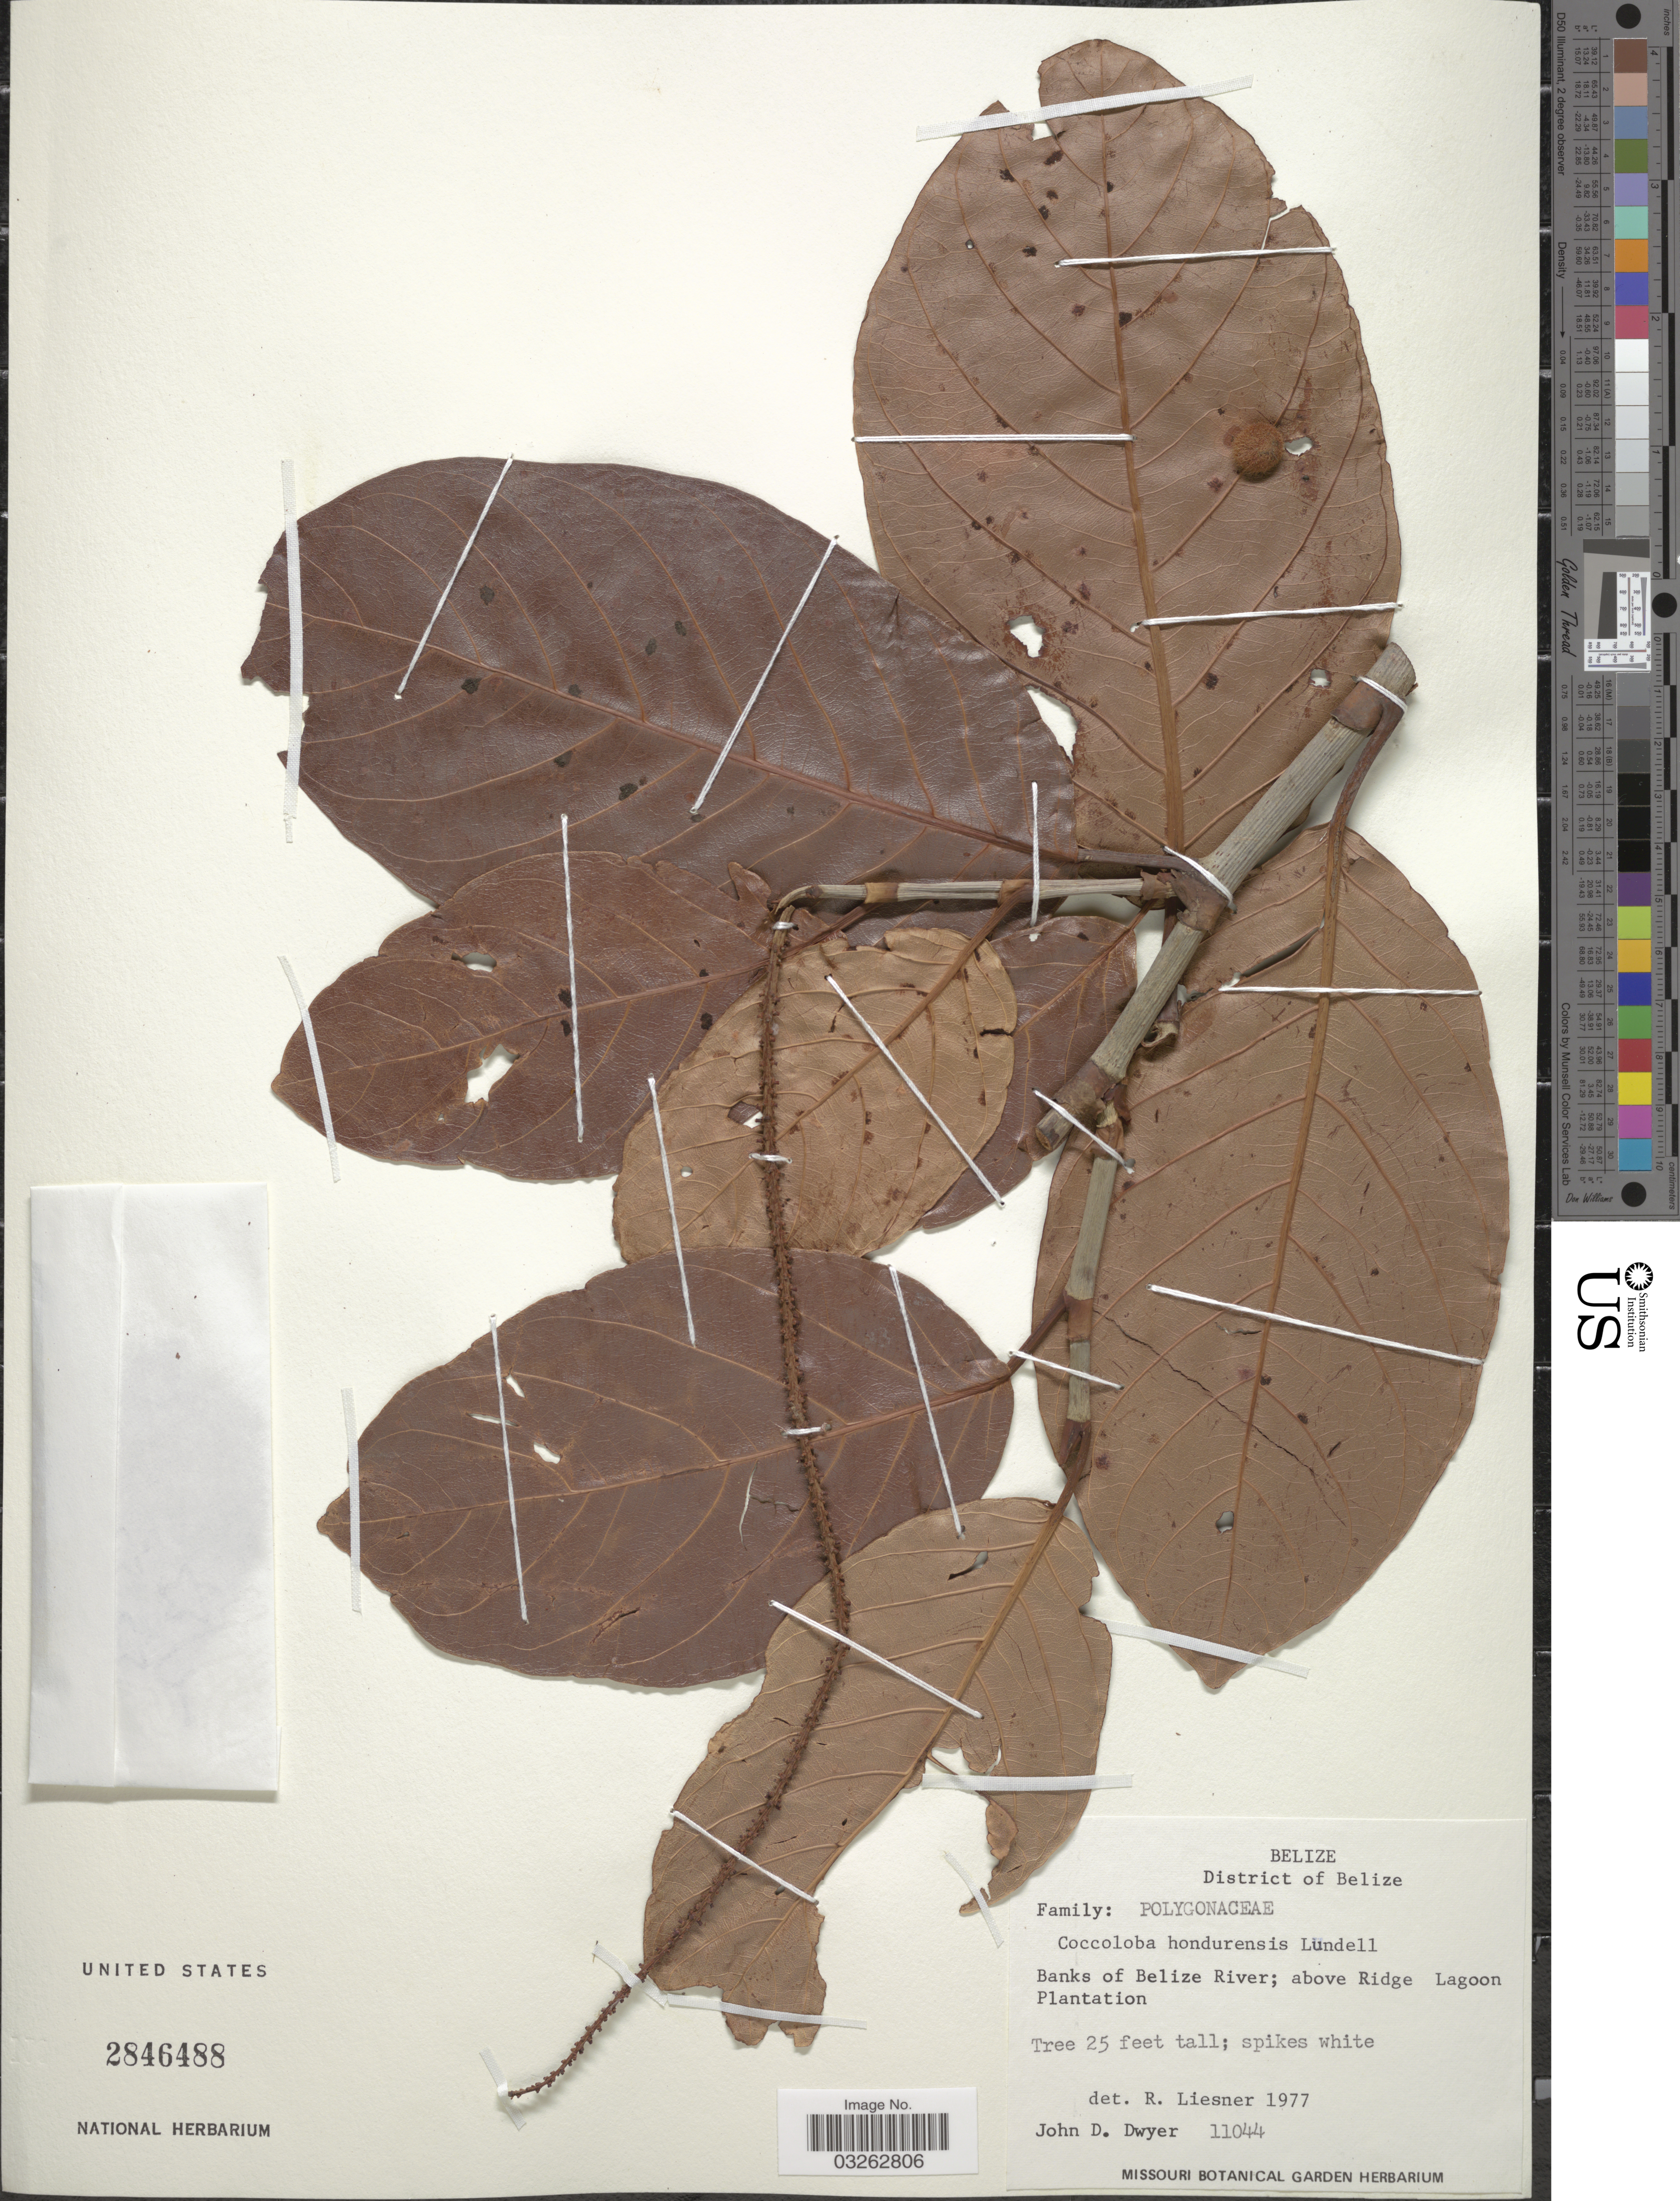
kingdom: Plantae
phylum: Tracheophyta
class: Magnoliopsida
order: Caryophyllales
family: Polygonaceae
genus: Coccoloba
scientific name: Coccoloba hondurensis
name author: Lundell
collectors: J. D. Dwyer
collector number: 11044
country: Belize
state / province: Belize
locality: District of Belize. Banks of Belize River; above Ridge Lagoon Plantation.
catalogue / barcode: US 2846488